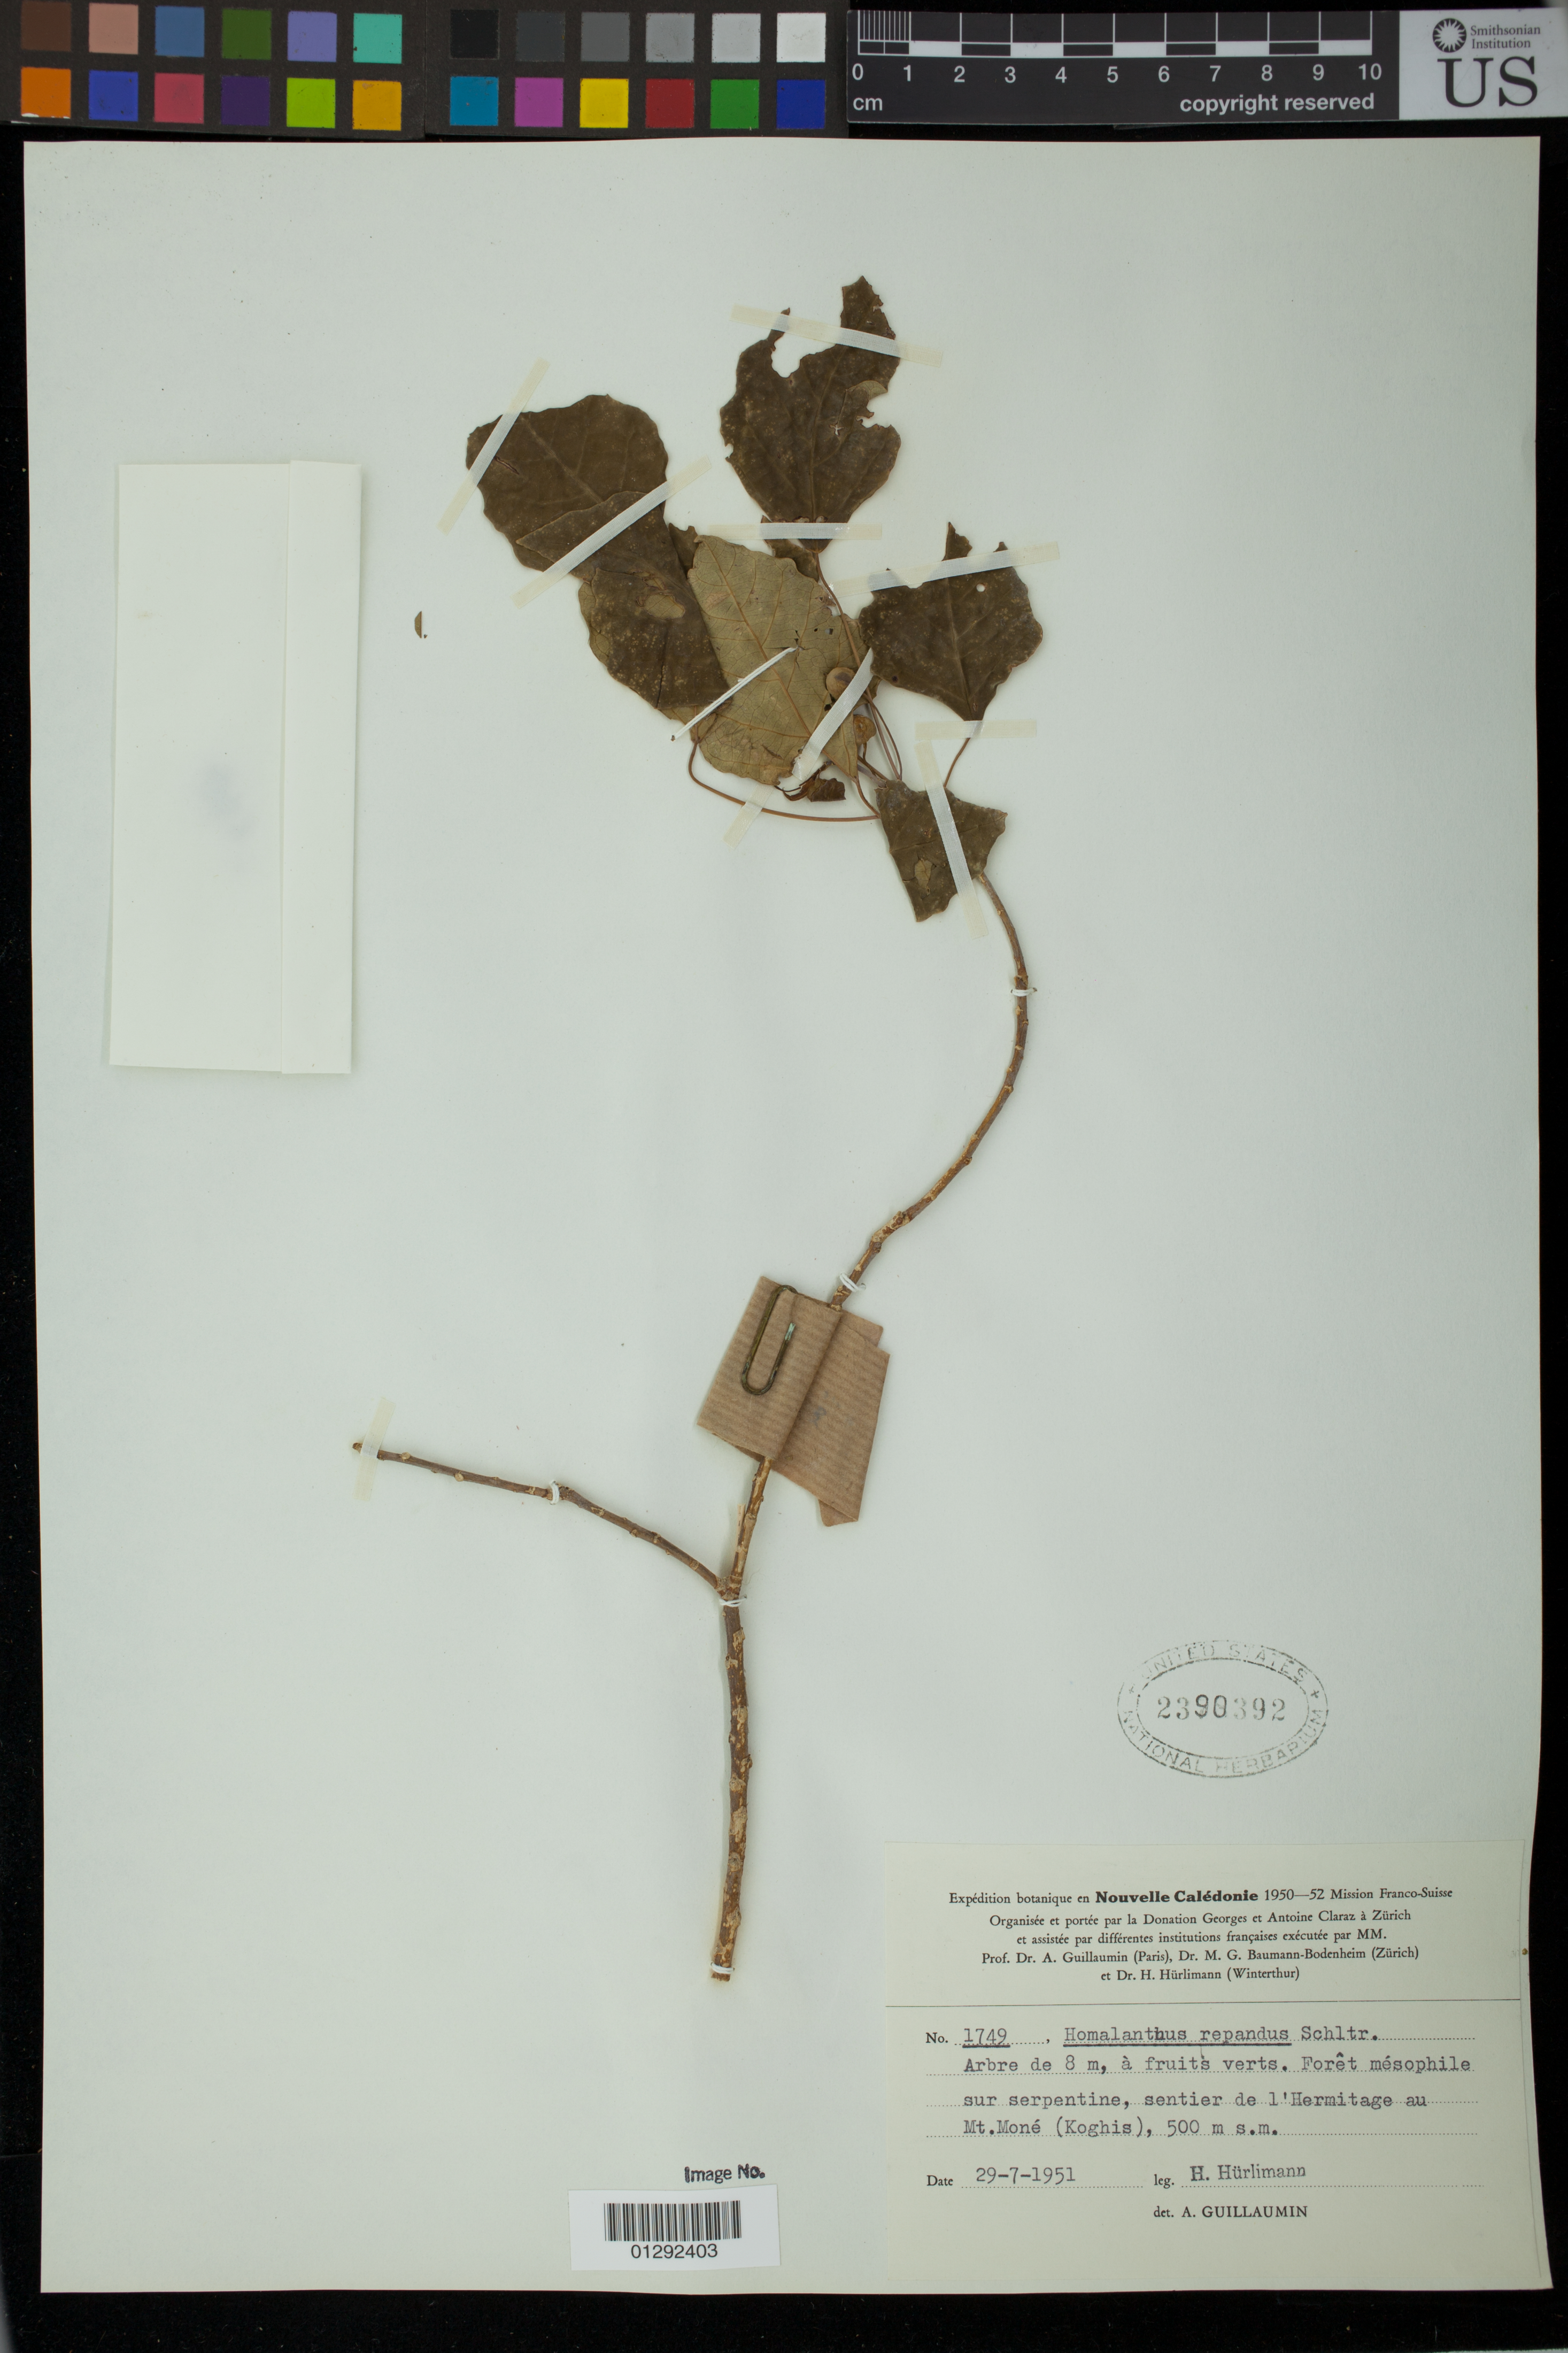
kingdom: Plantae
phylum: Tracheophyta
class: Magnoliopsida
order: Malpighiales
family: Euphorbiaceae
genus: Homalanthus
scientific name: Homalanthus repandus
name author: Schltr.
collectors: H. Hurlimann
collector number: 1749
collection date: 1951-07-29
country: New Caledonia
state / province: South Province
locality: Foret mesophile sur serpentine, sentier de l' Hermitage au Mt. Mone (Koghis).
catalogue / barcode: US 2390392